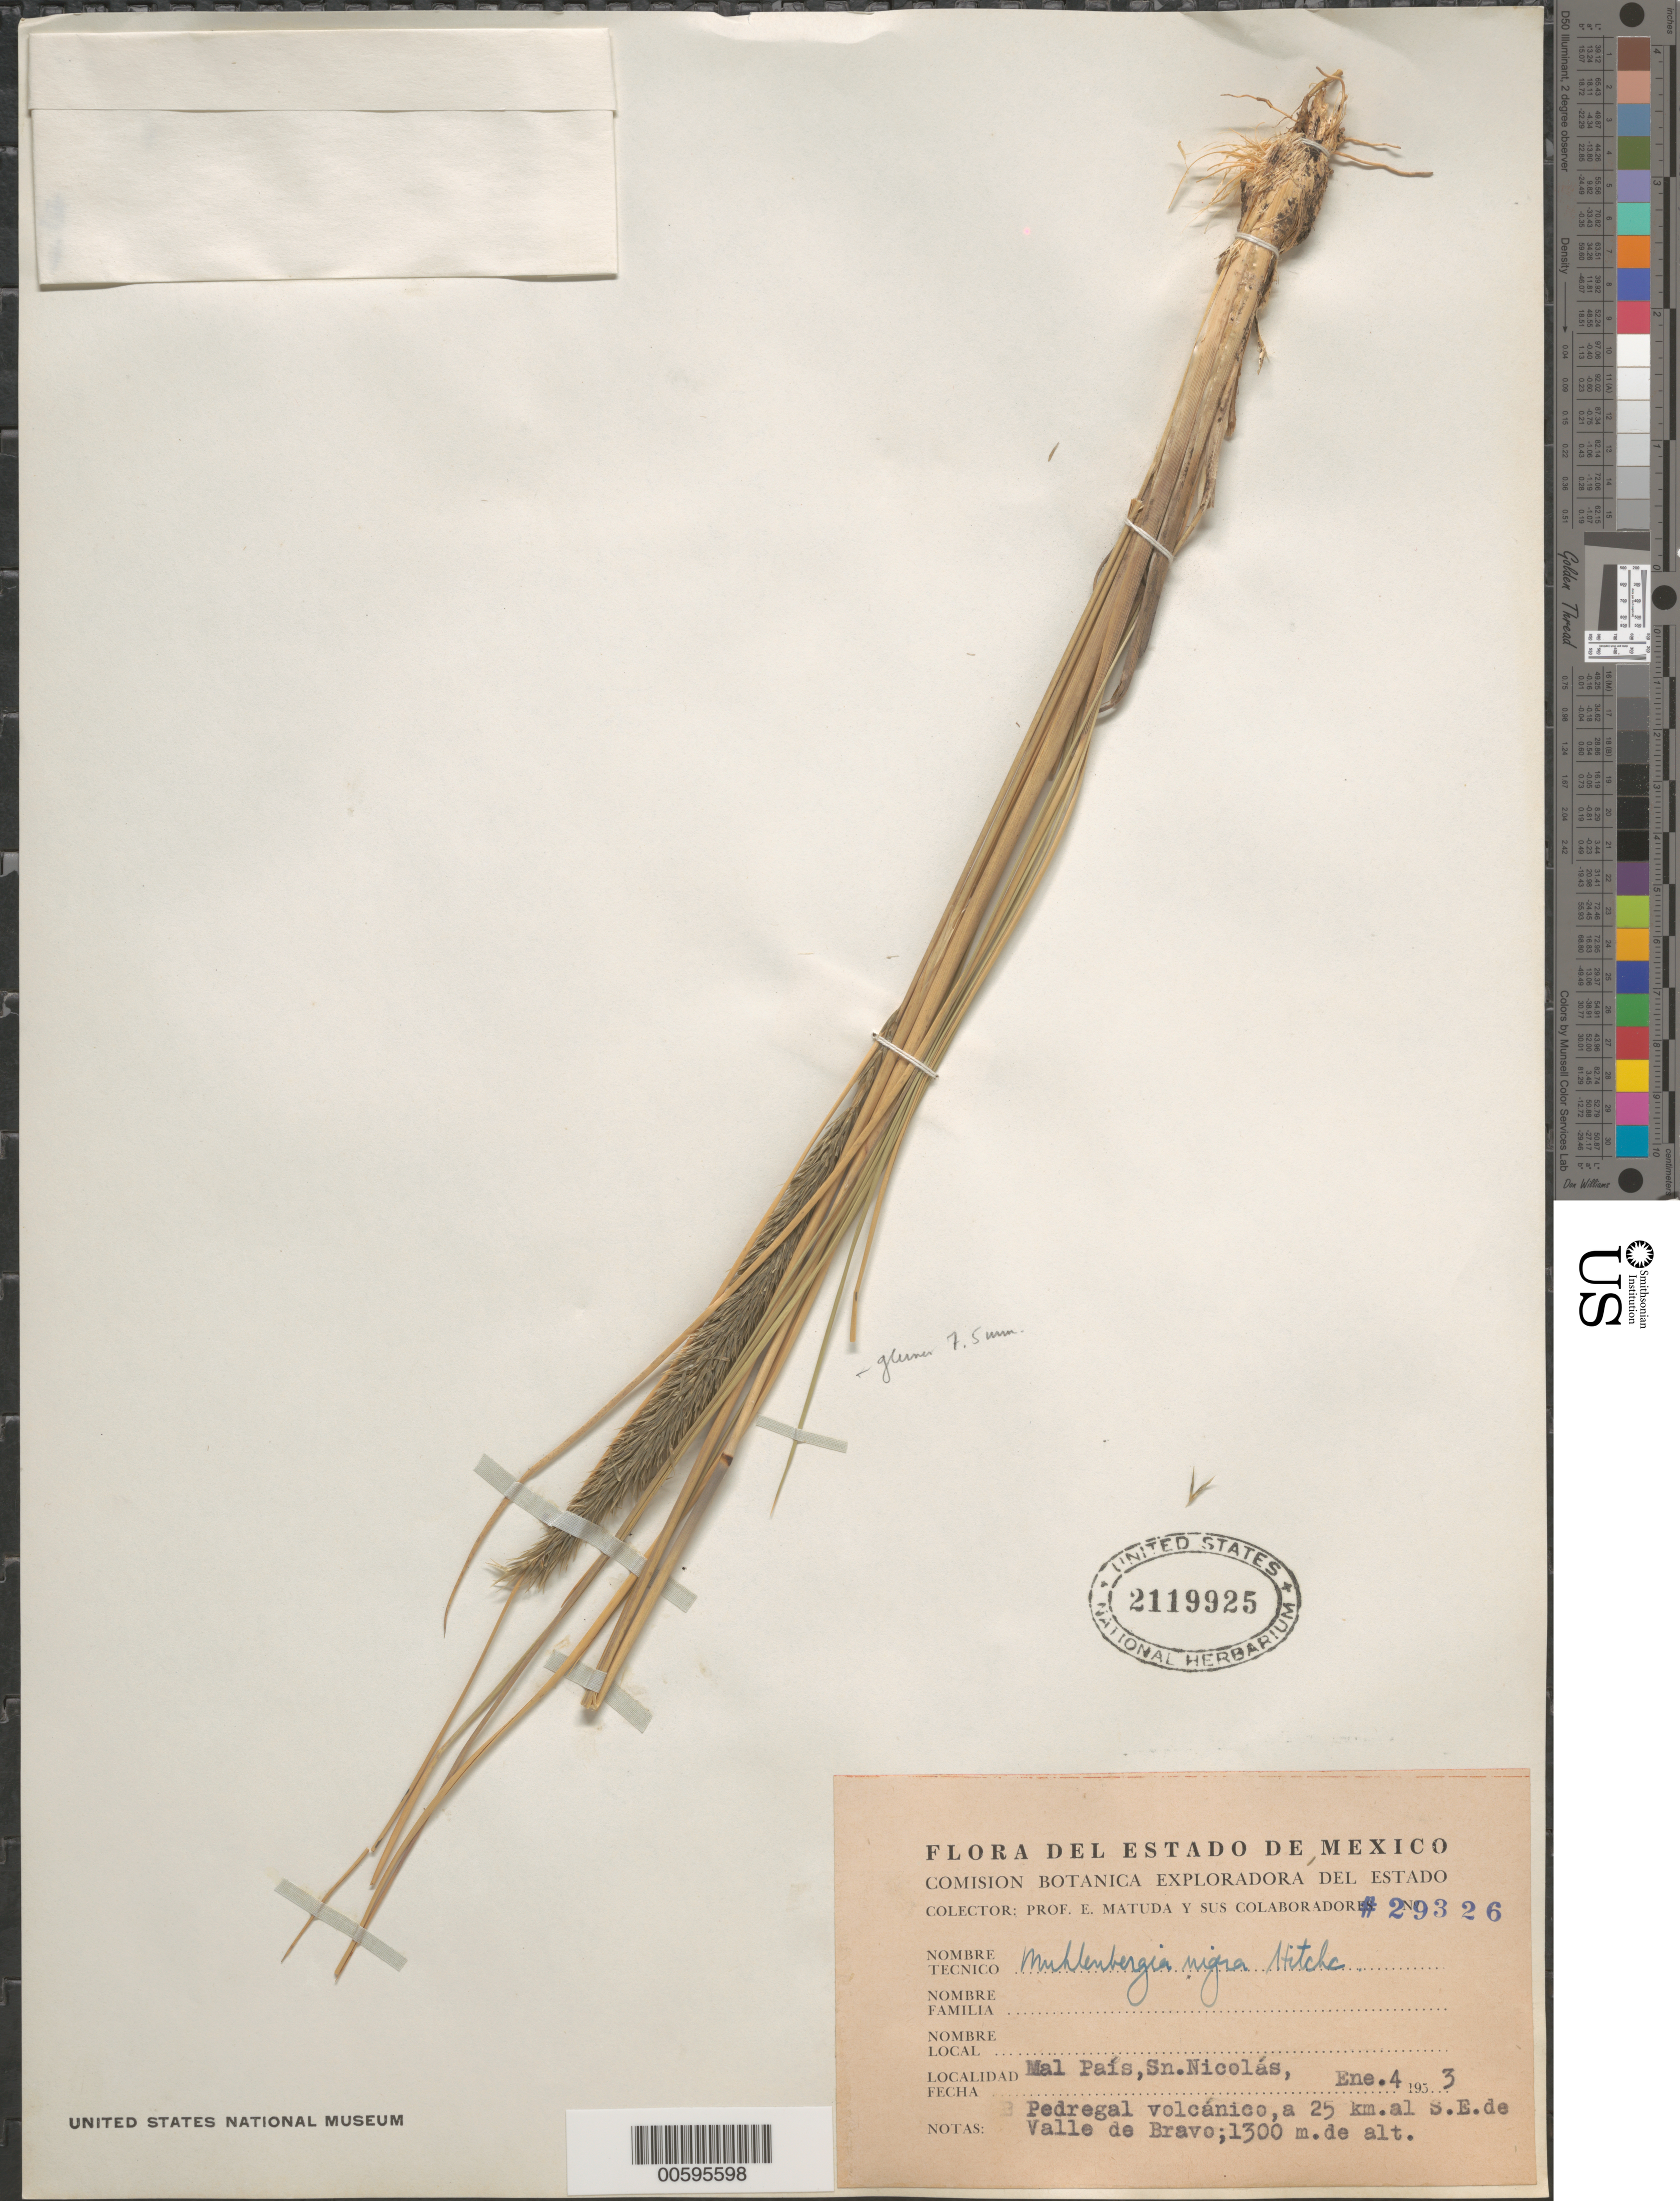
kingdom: Plantae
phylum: Tracheophyta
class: Liliopsida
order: Poales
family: Poaceae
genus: Muhlenbergia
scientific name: Muhlenbergia nigra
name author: Hitchc.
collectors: E. Matuda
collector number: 29326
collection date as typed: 4 Jan 1953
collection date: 1953-01-04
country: Mexico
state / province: México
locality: Mal País, Sn. Nicolás, Pedregal volcánico, a 25 km al SE de Valle de Bravo.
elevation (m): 1300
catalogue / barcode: US 2119925